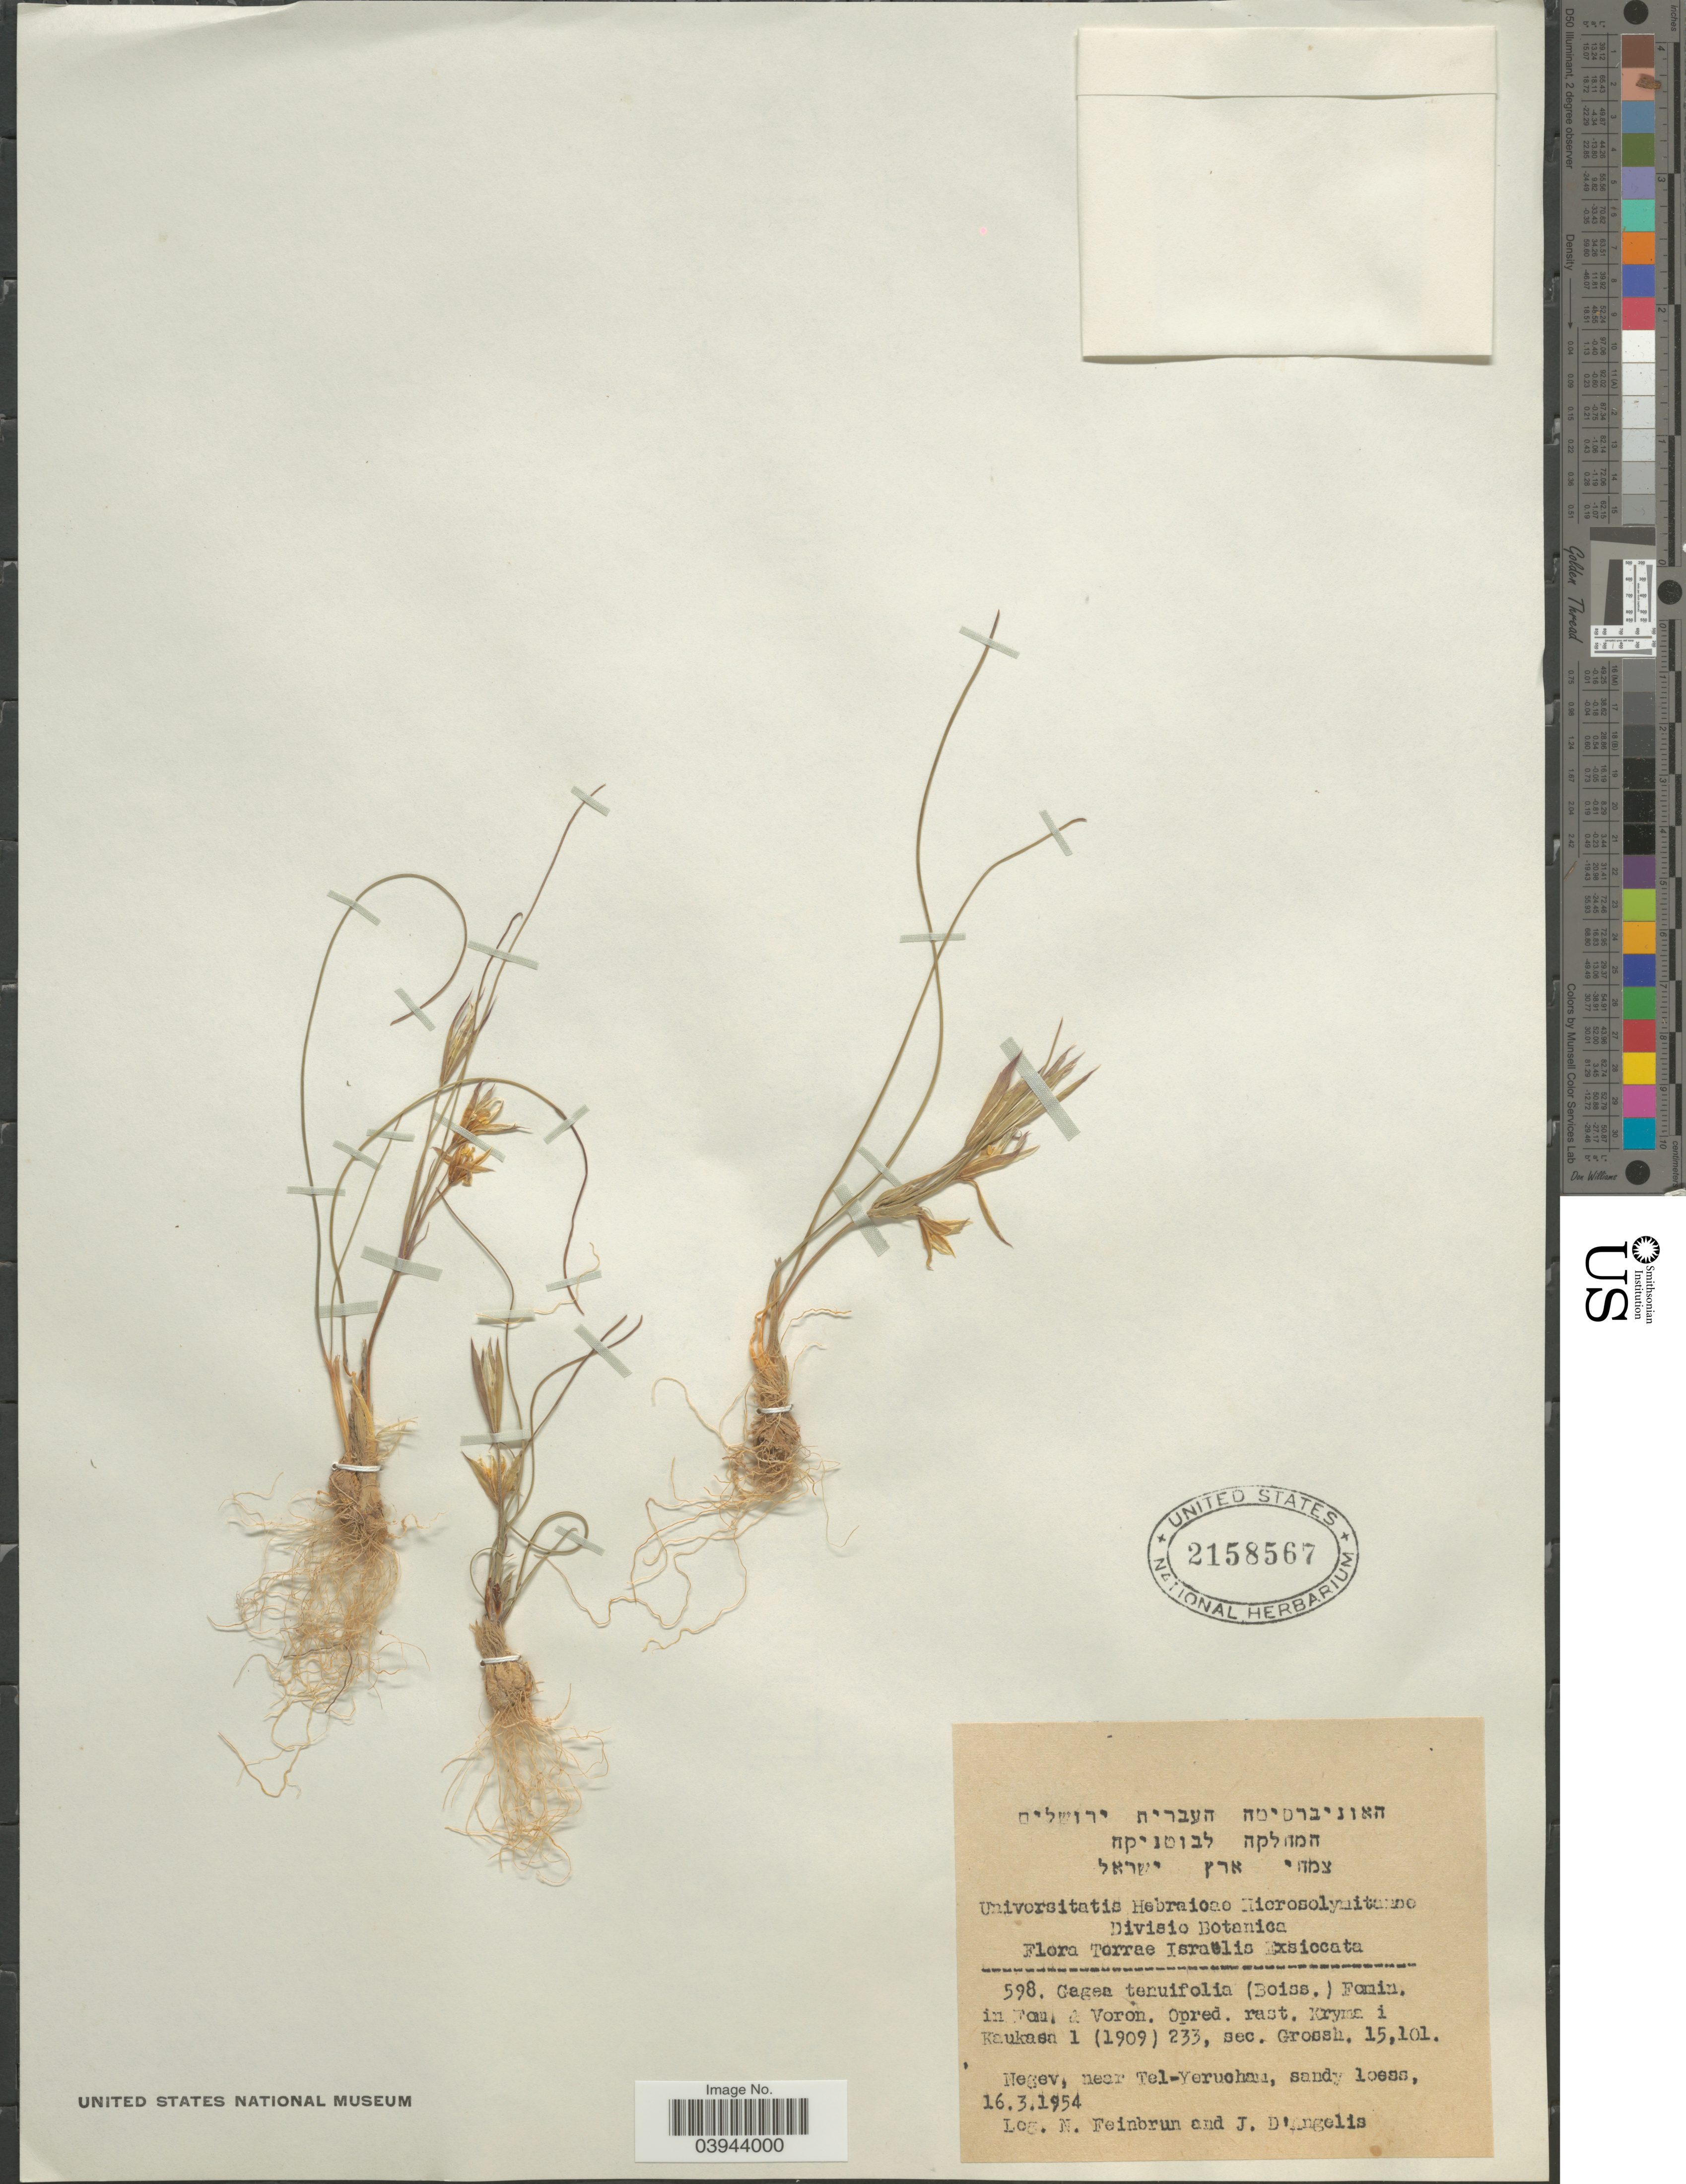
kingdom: Plantae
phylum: Tracheophyta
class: Liliopsida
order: Liliales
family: Liliaceae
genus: Gagea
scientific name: Gagea tenuifolia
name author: (Boiss.) Fomin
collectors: N. Feinbrun & J. D'angelis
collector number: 598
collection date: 1954-03-16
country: Israel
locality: Terrae Israëlis. Negev, near Tel-Yerucham.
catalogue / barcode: US 2158567